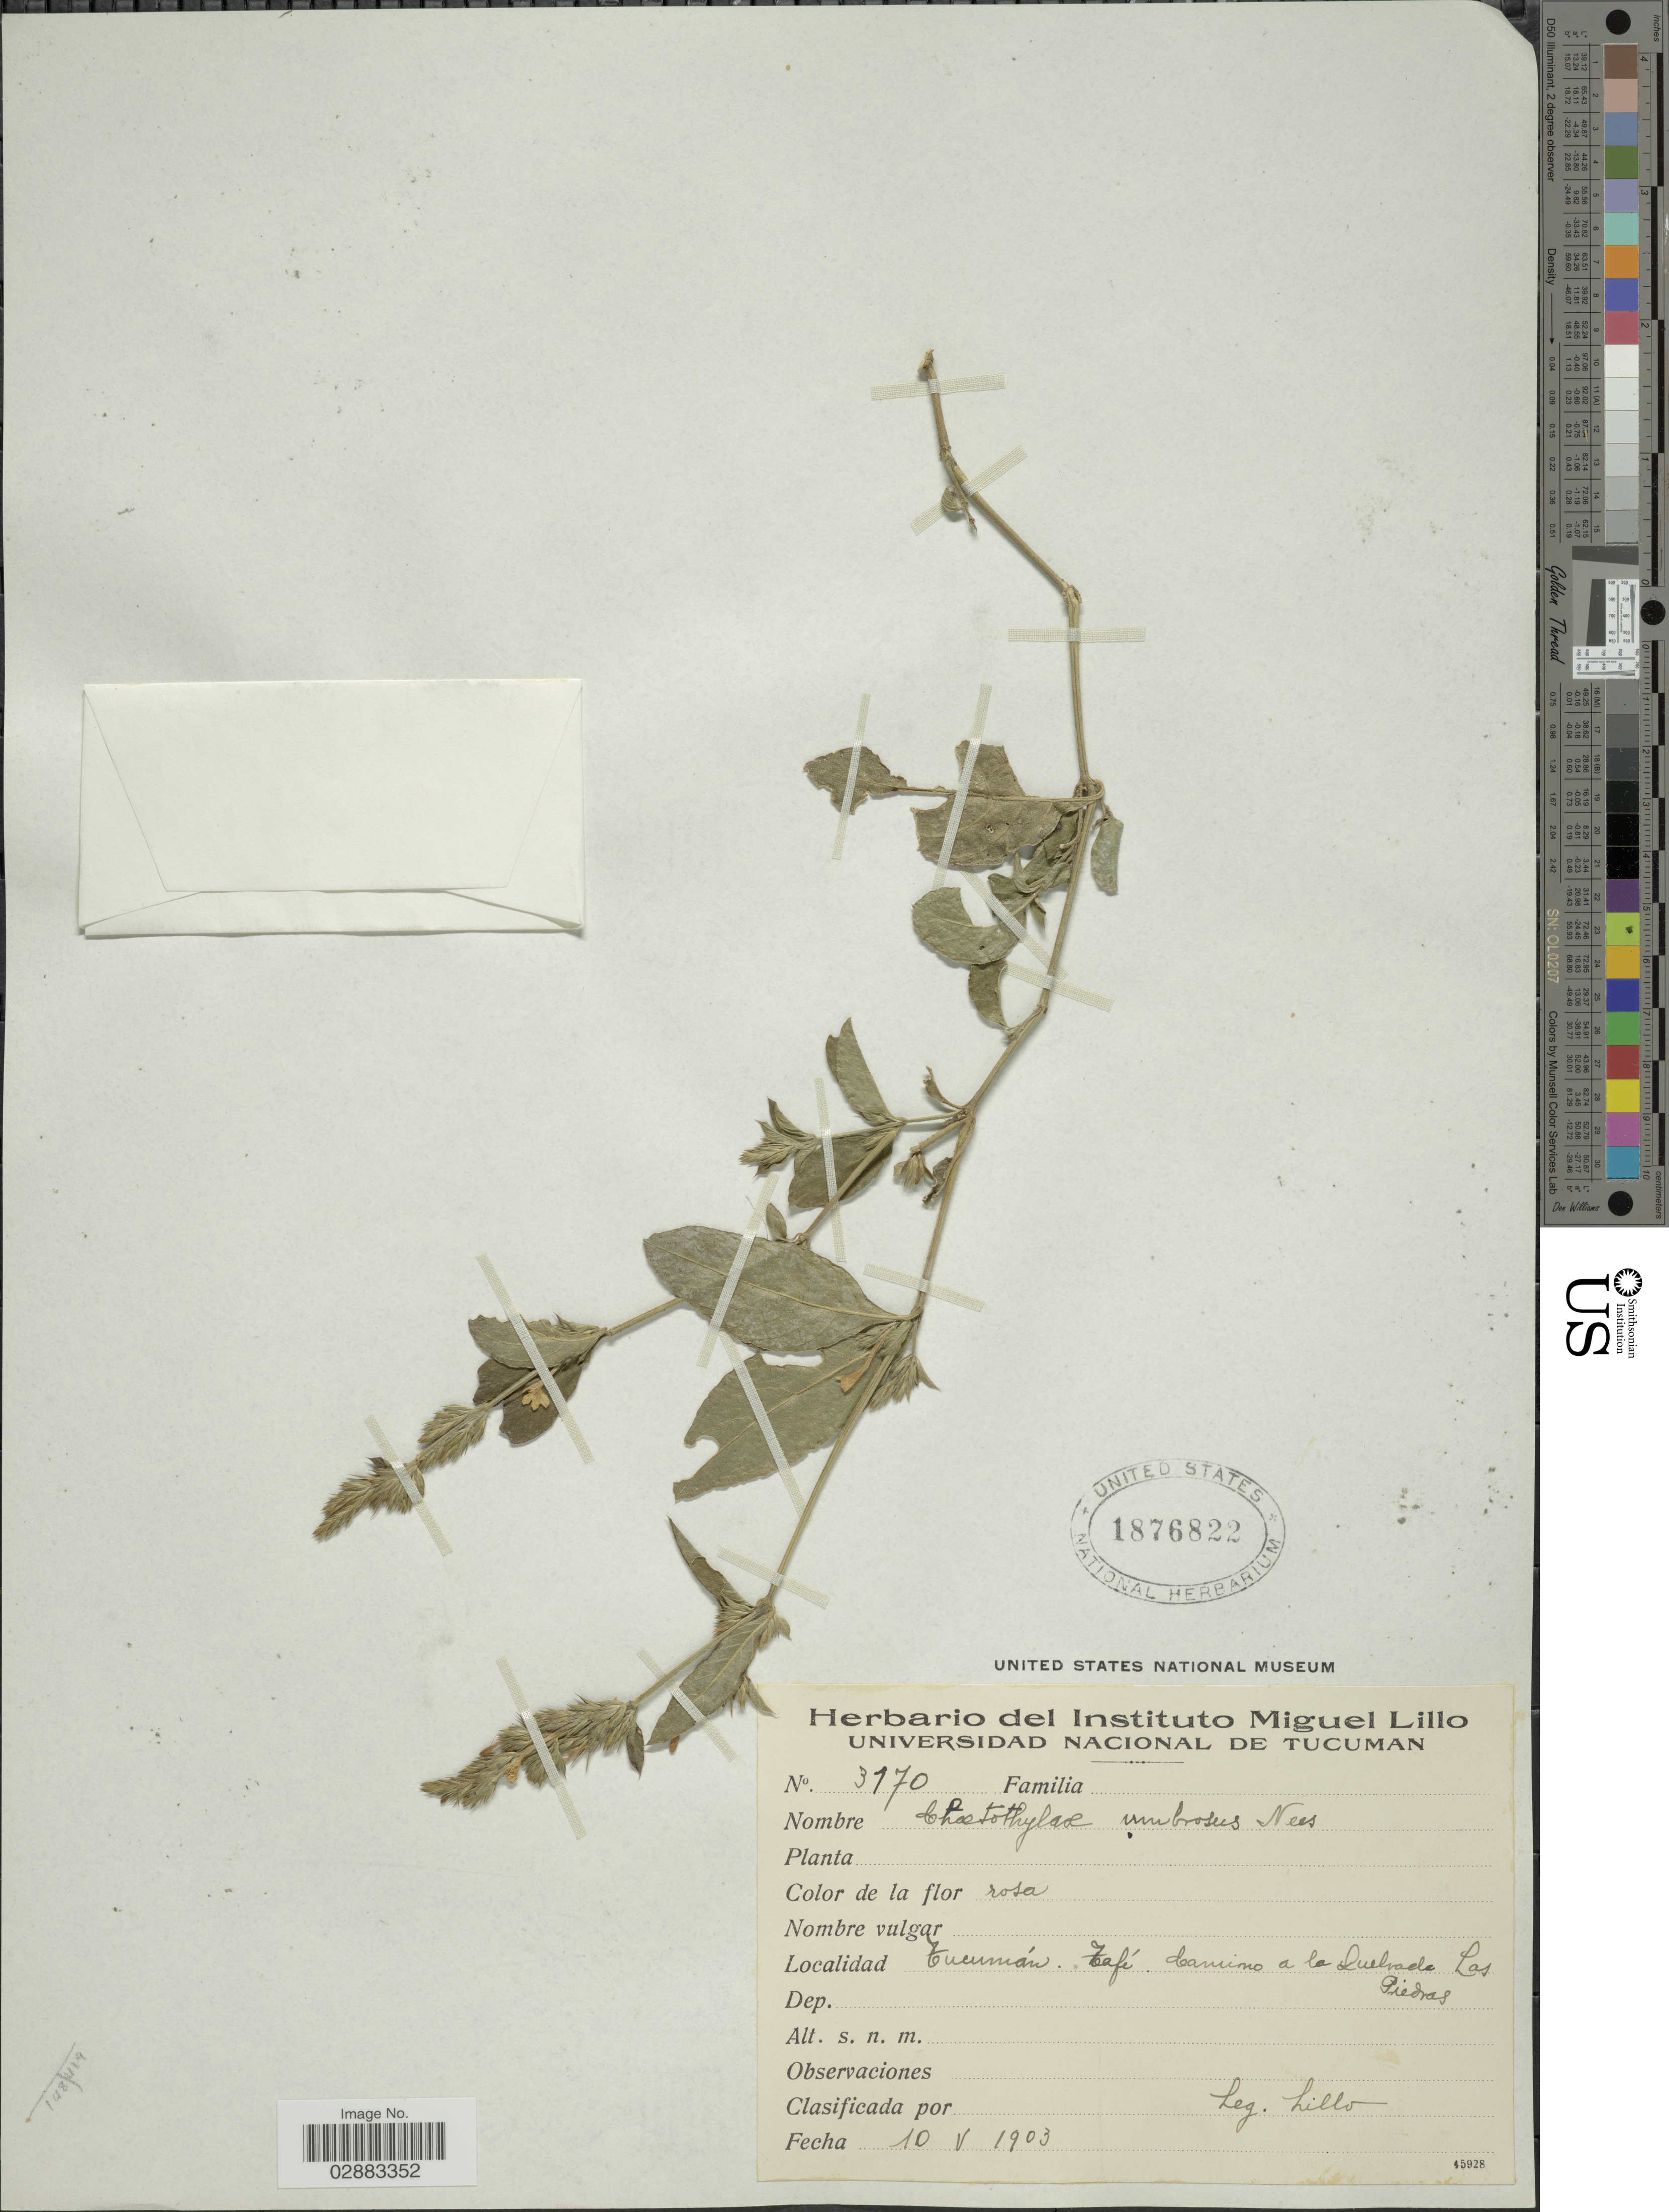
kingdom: Plantae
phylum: Tracheophyta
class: Magnoliopsida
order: Lamiales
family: Acanthaceae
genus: Justicia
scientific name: Justicia goudotii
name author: V.A.W. Graham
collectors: -. Lillo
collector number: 3170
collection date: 1903-05-10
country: Argentina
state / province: Tucuman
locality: Tucumán: Tafí. Camino a la Quebrada Las Piedras.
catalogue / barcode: US 1876822